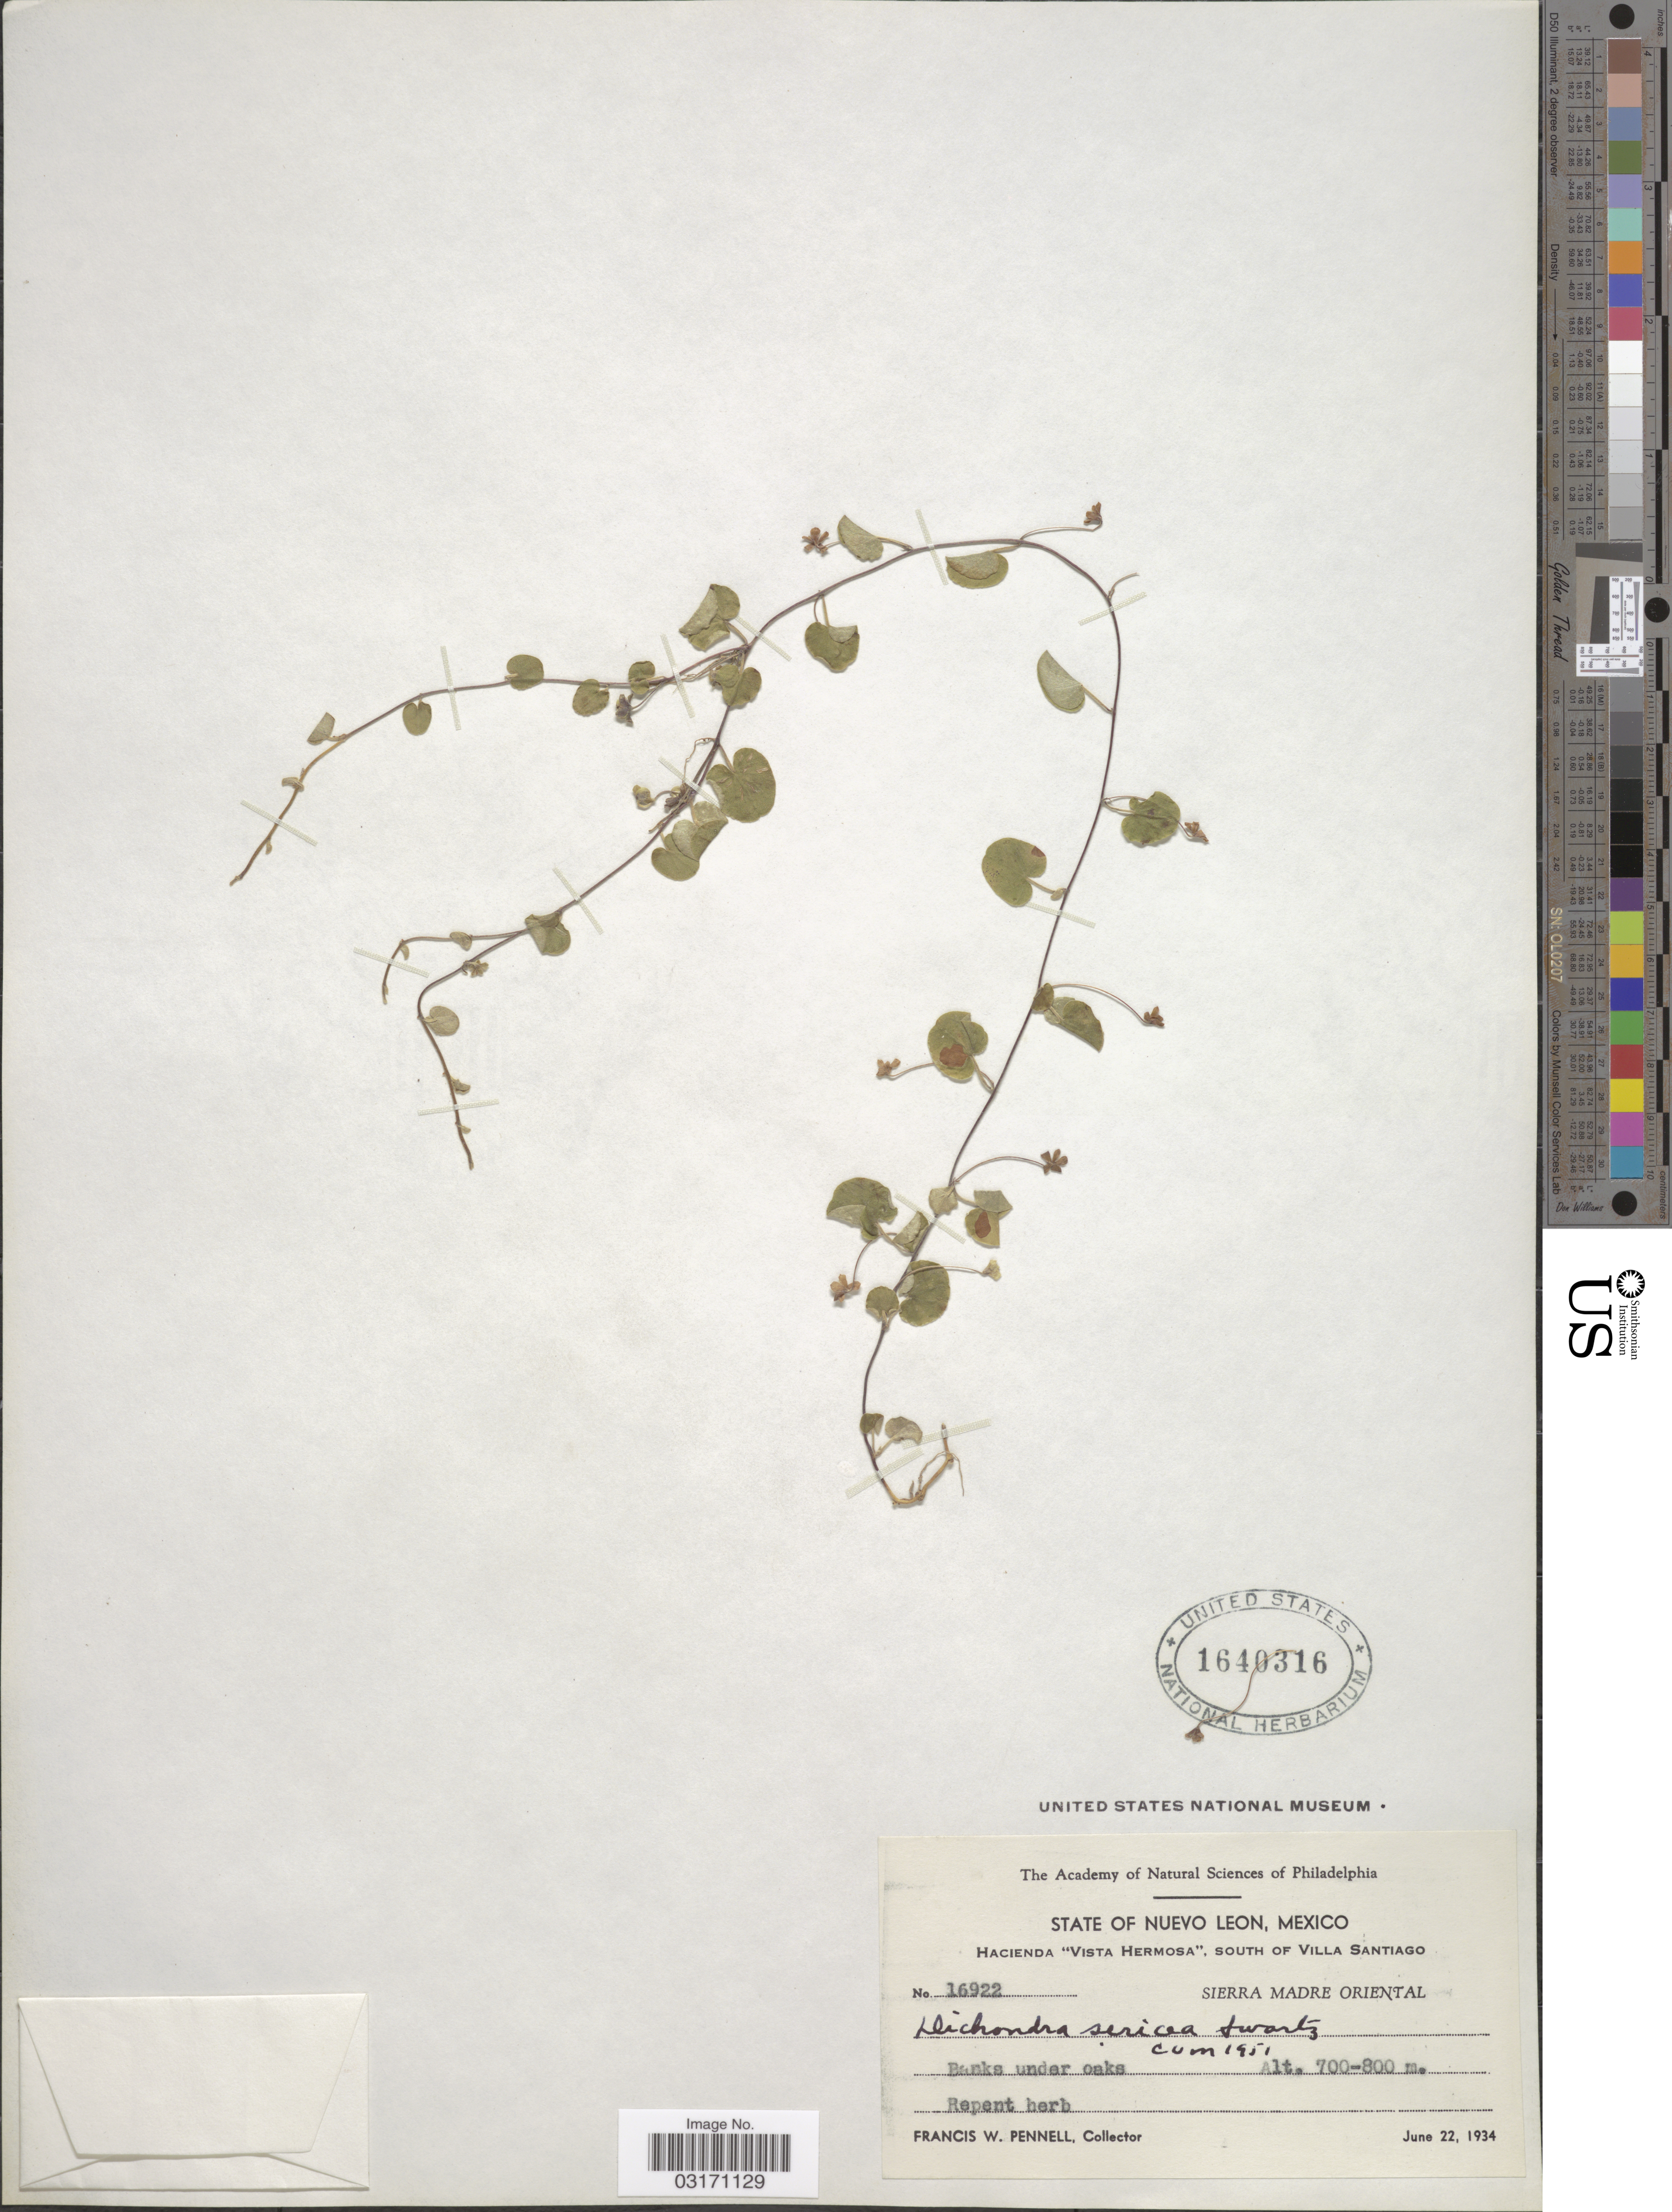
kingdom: Plantae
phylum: Tracheophyta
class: Magnoliopsida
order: Solanales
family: Convolvulaceae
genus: Dichondra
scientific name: Dichondra sericea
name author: Sw.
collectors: F. W. Pennell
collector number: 16922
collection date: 1934-06-22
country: Mexico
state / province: Nuevo León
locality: Hacienda "Vista Hermosa", south of Villa Santiago. Sierra Madre Oriental.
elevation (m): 700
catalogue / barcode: US 1640316